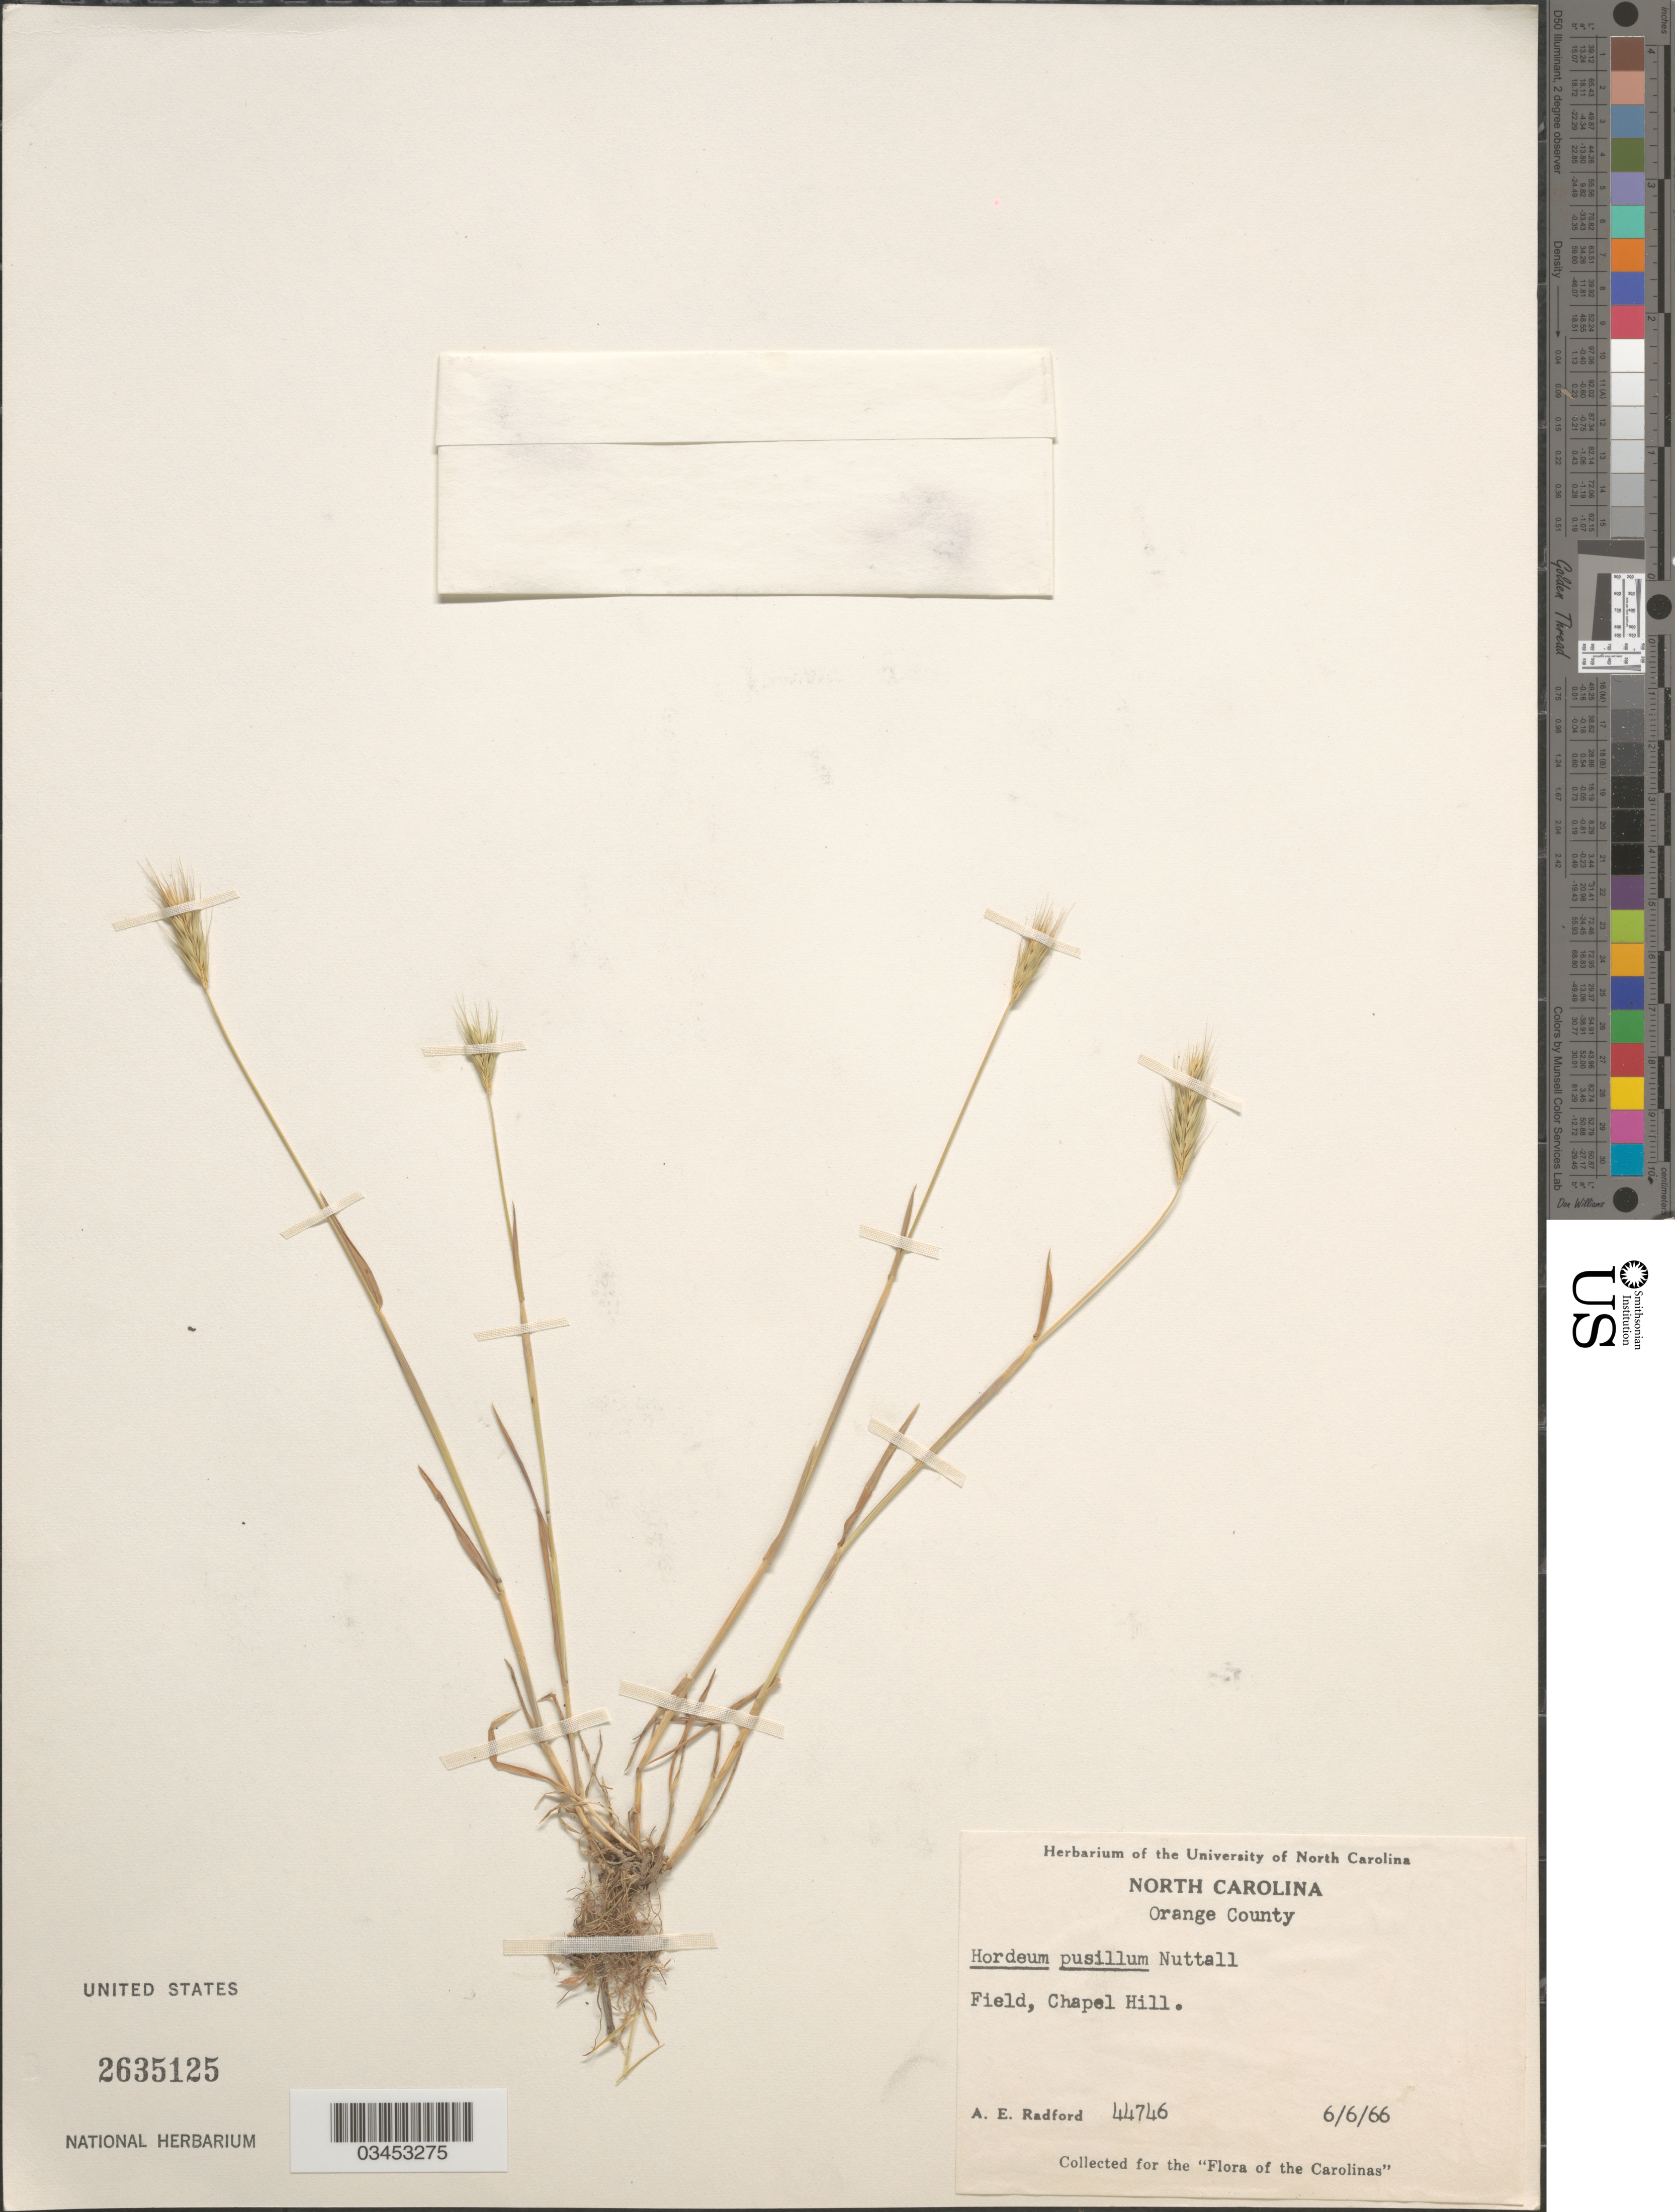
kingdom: Plantae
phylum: Tracheophyta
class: Liliopsida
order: Poales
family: Poaceae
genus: Hordeum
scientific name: Hordeum pusillum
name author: Nutt.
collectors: A. E. Radford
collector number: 44746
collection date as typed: Transcribed d/m/y: 6/6/66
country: United States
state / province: North Carolina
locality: Orange County. Field, Chapel Hill.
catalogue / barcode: US 2635125